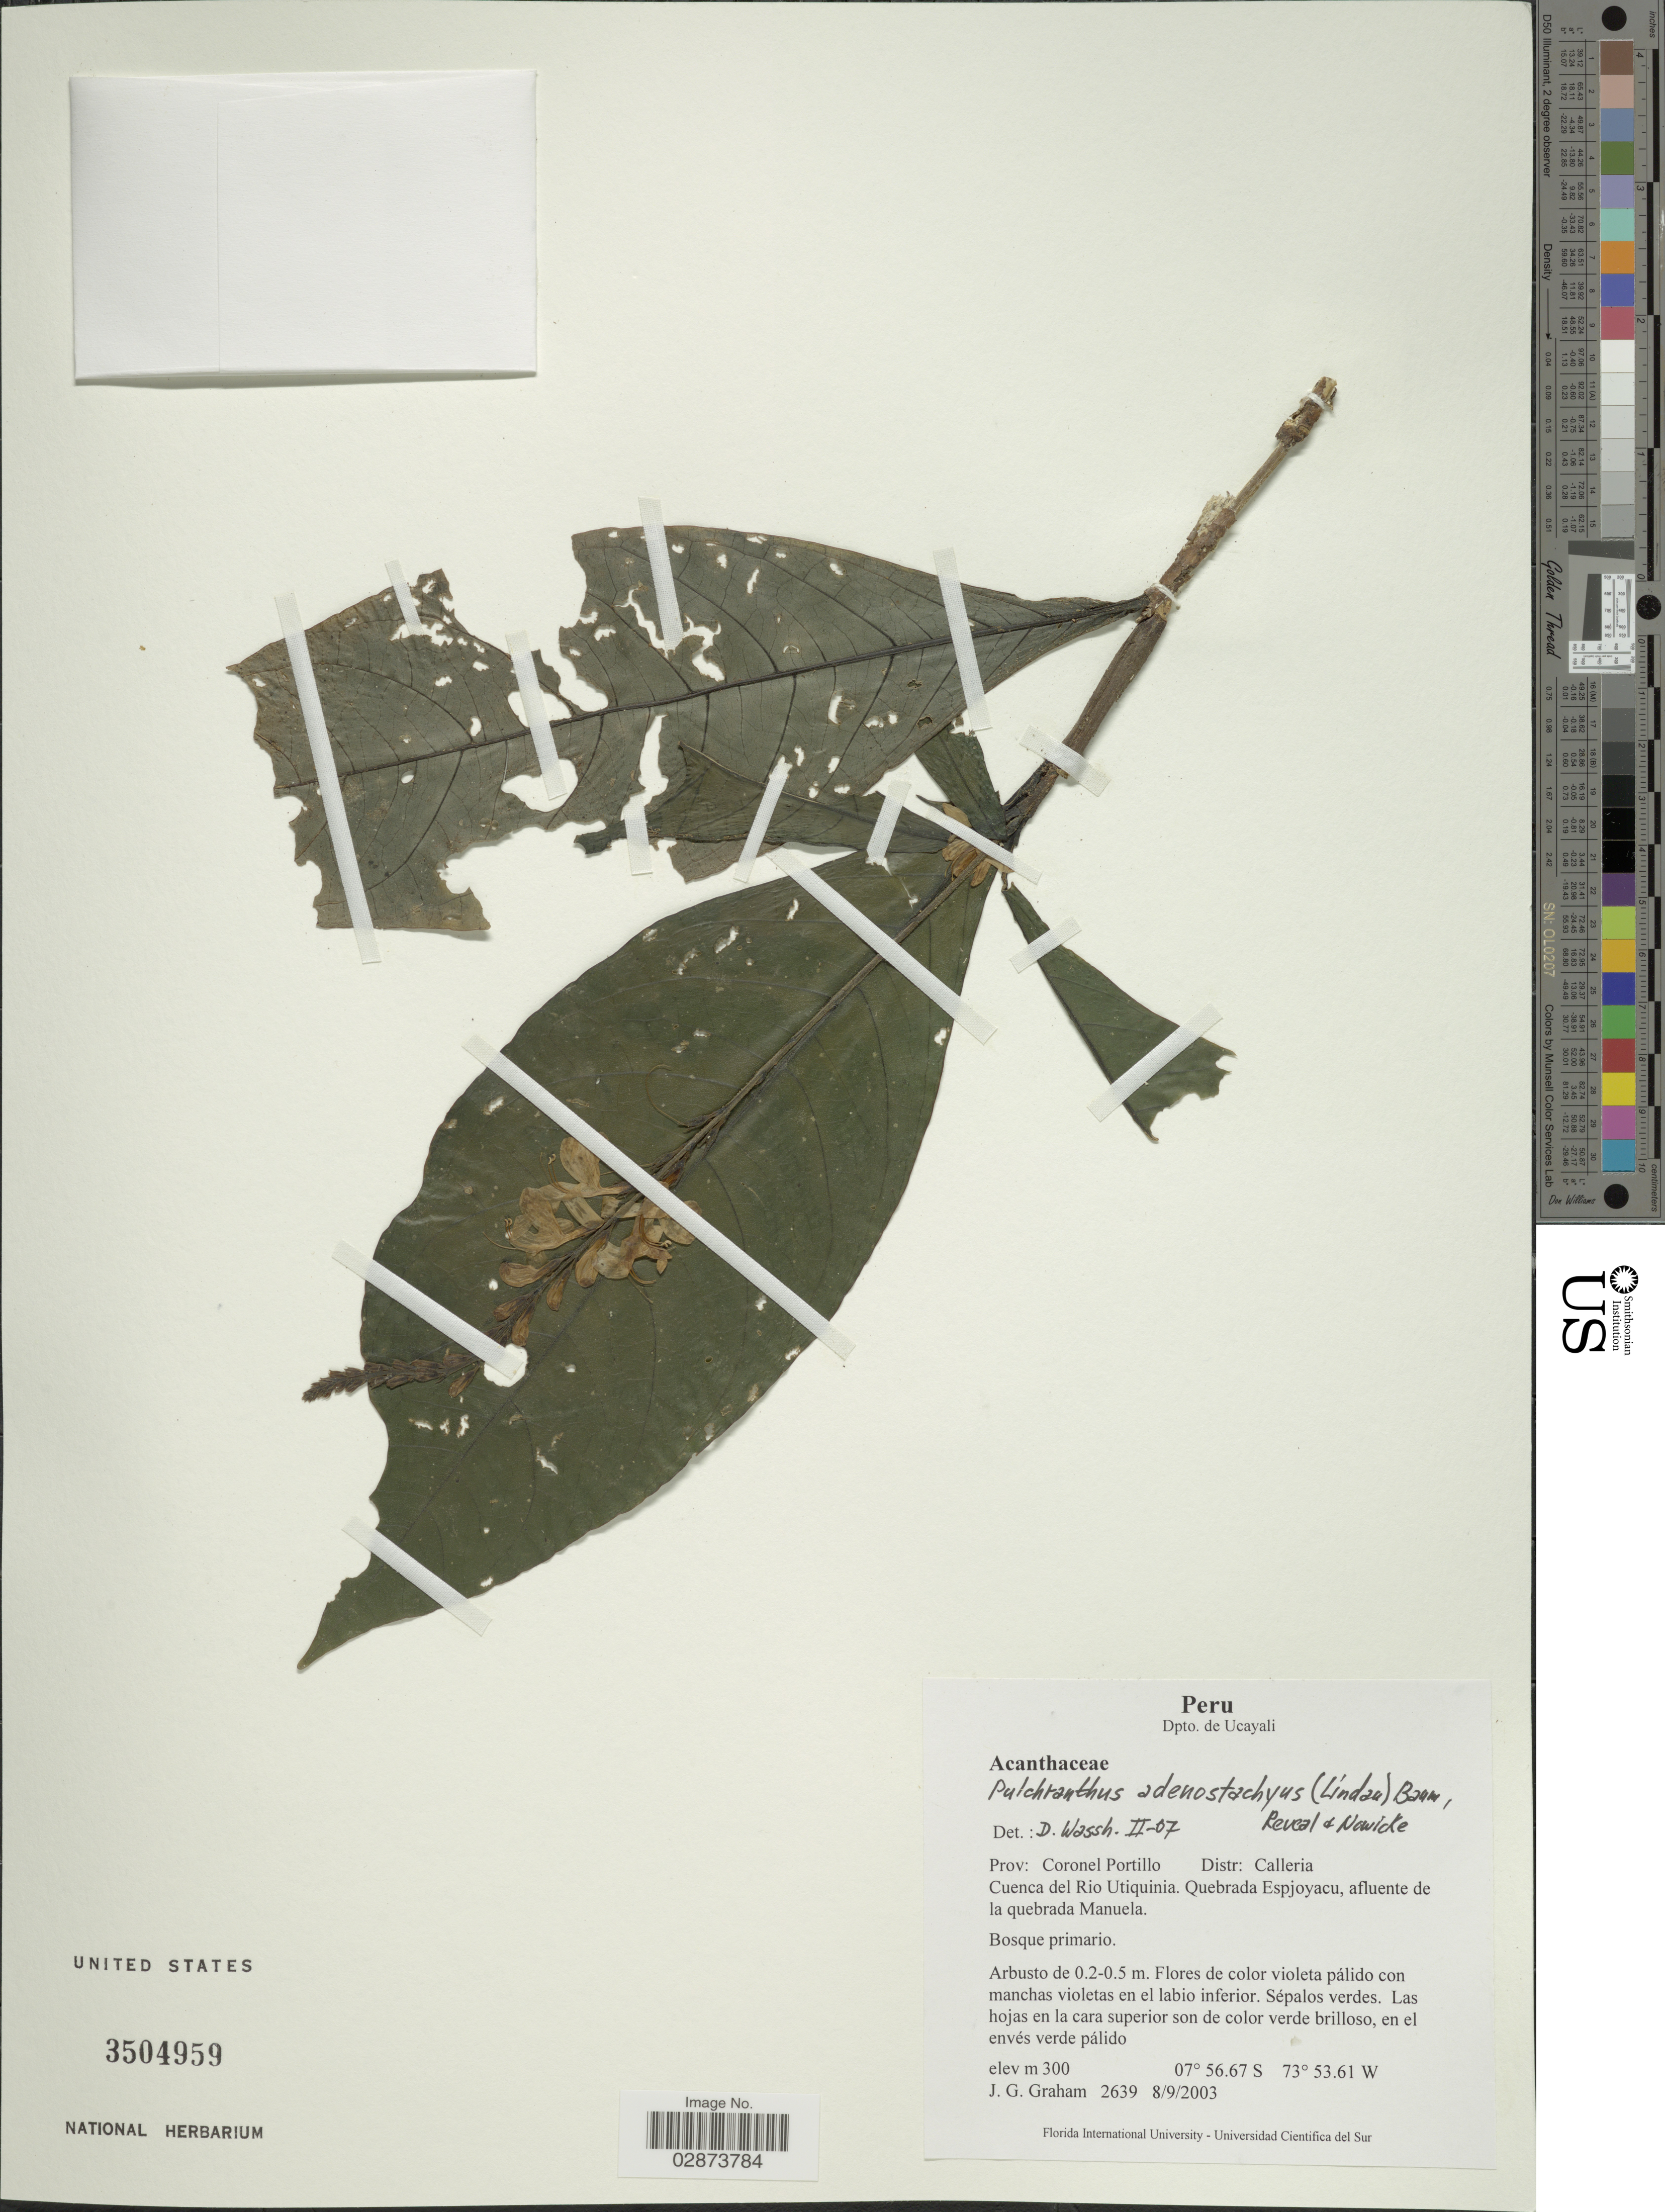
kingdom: Plantae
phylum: Tracheophyta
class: Magnoliopsida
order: Lamiales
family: Acanthaceae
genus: Pulchranthus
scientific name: Pulchranthus adenostachyus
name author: (Lindau) V.M. Baum et al.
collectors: J. Graham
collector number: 2639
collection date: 2003-09-08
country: Peru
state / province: Ucayali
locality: Dpto. de Ucayali. Prov: Coronel Portillo Distr: Calleria. Cuenca del Rio Utiquinia. Quebrada Espjoyacu, afluente de la quebrada Manuela.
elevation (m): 300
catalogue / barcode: US 3504959